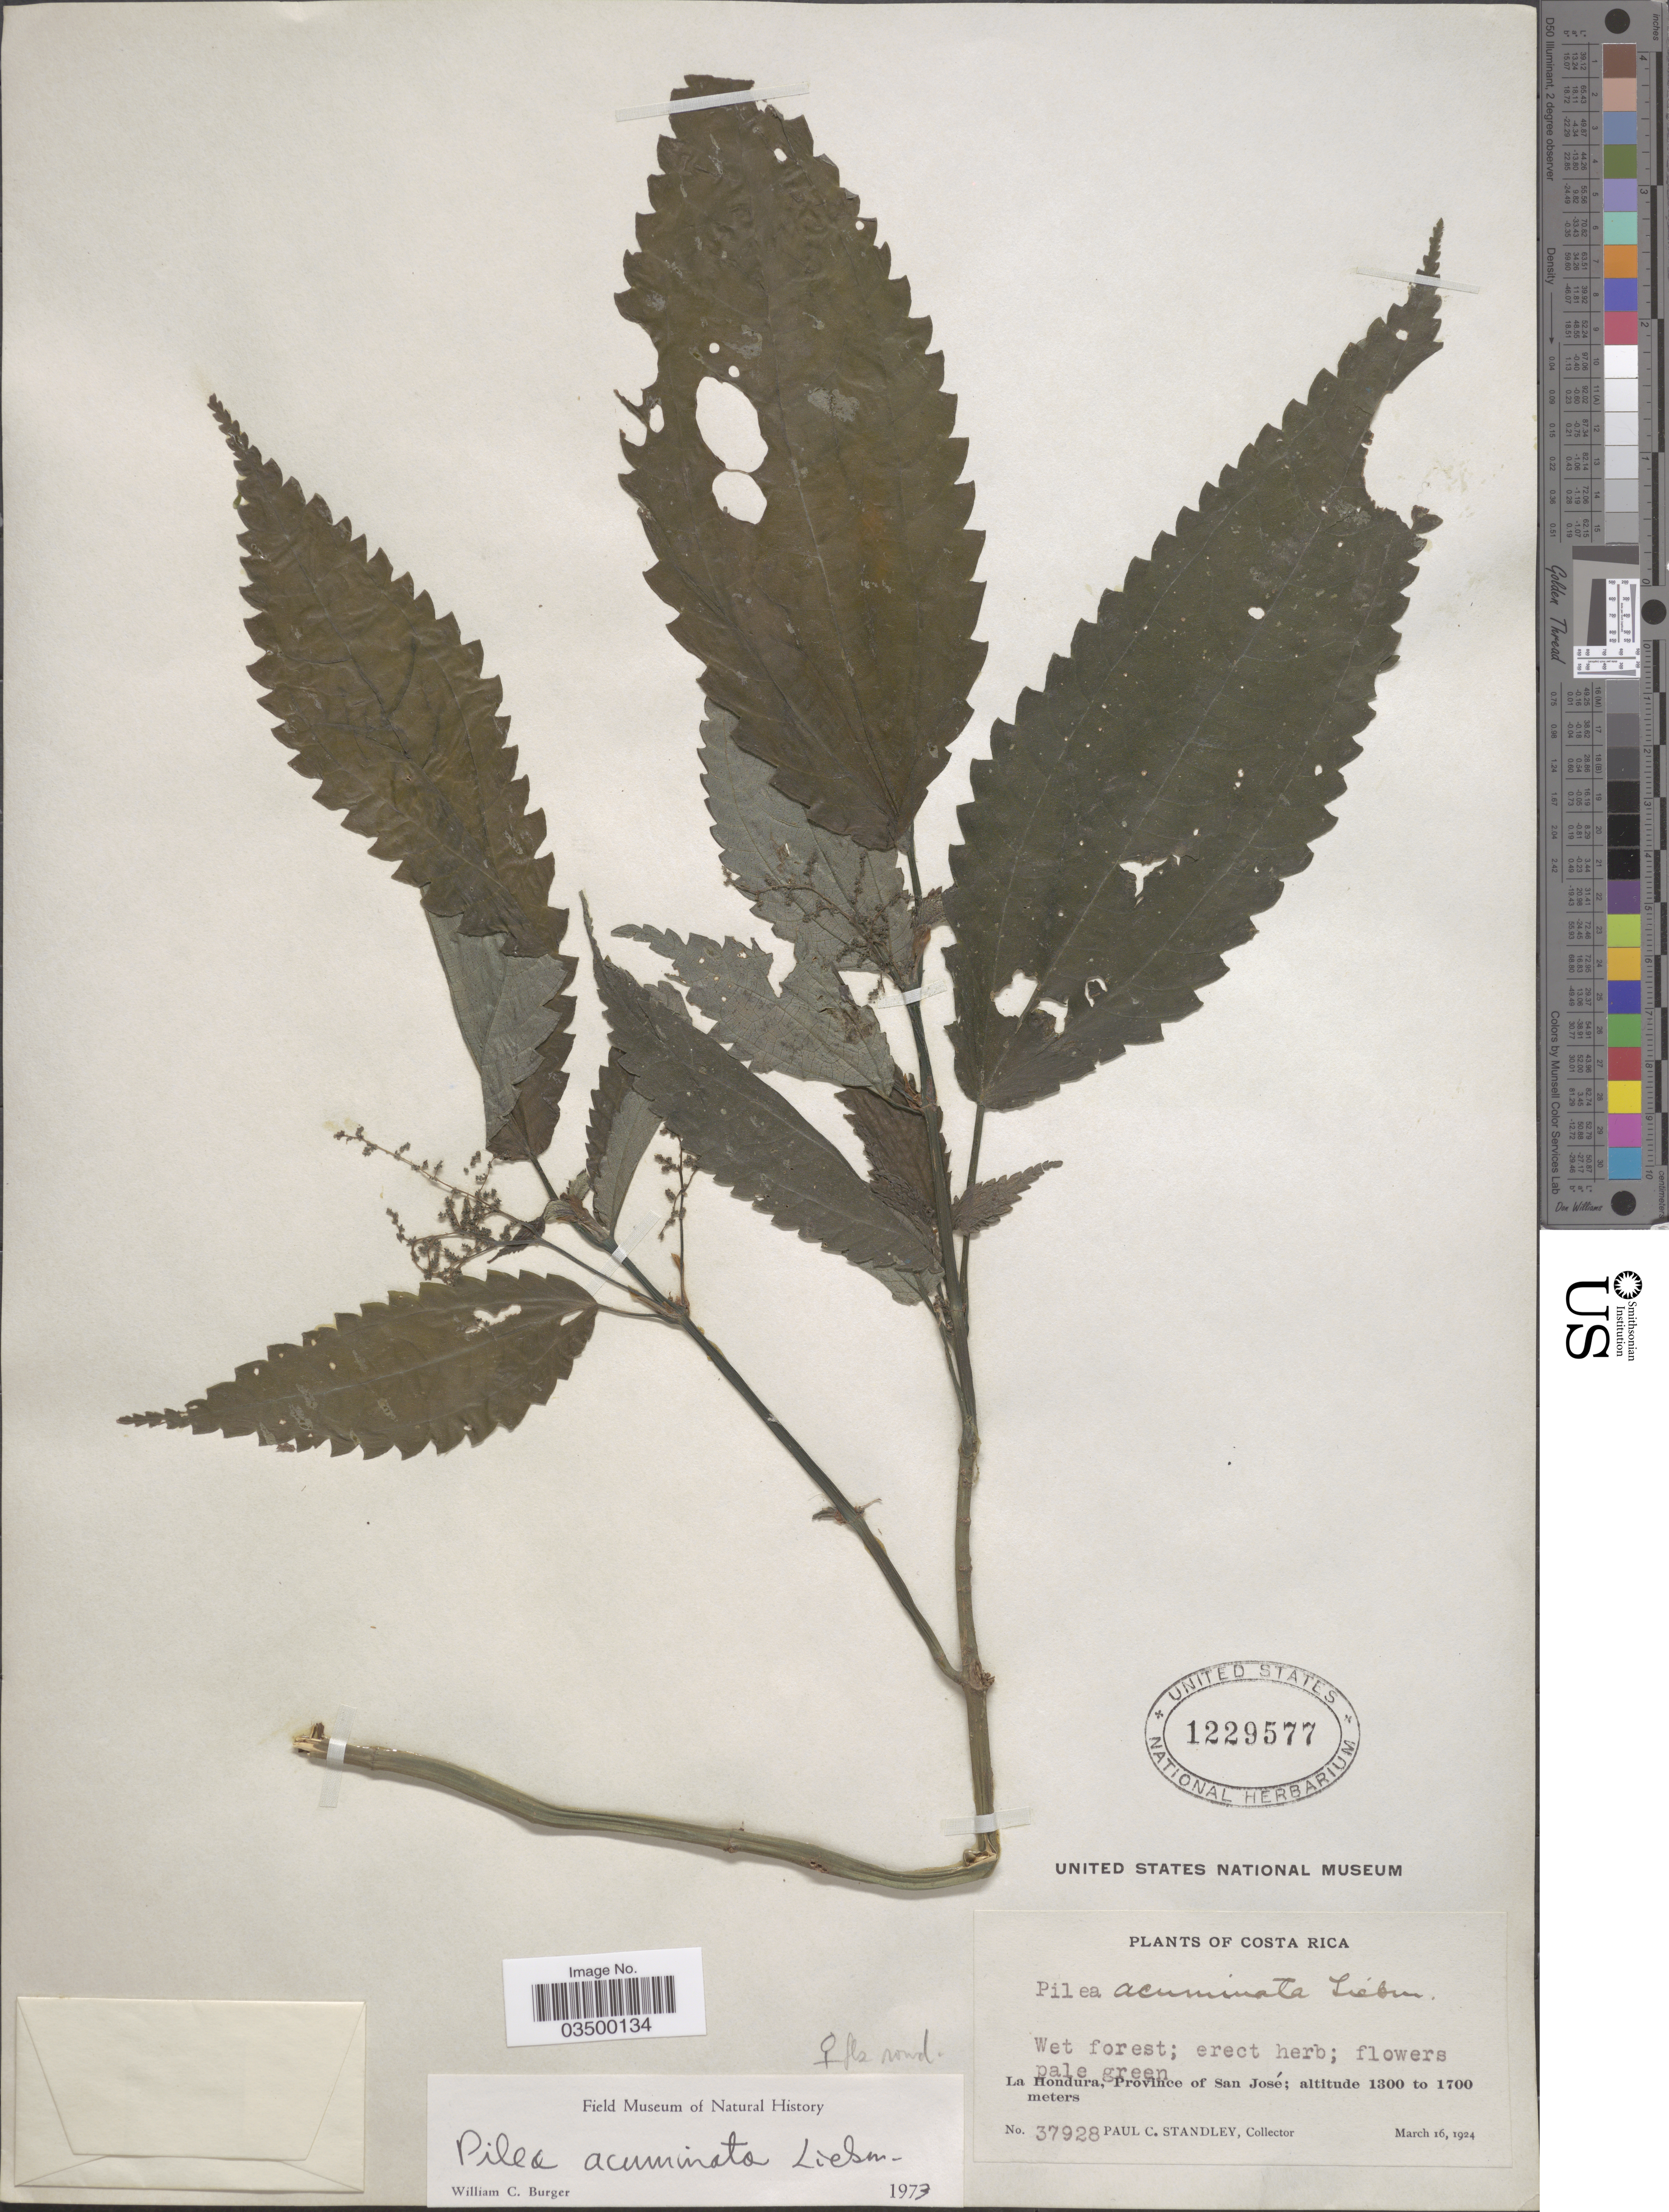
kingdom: Plantae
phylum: Tracheophyta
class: Magnoliopsida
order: Rosales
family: Urticaceae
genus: Pilea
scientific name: Pilea acuminata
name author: Liebm.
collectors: P. C. Standley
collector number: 37928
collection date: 1924-03-16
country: Costa Rica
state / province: San José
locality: La Hondura.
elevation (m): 1300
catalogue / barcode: US 1229577